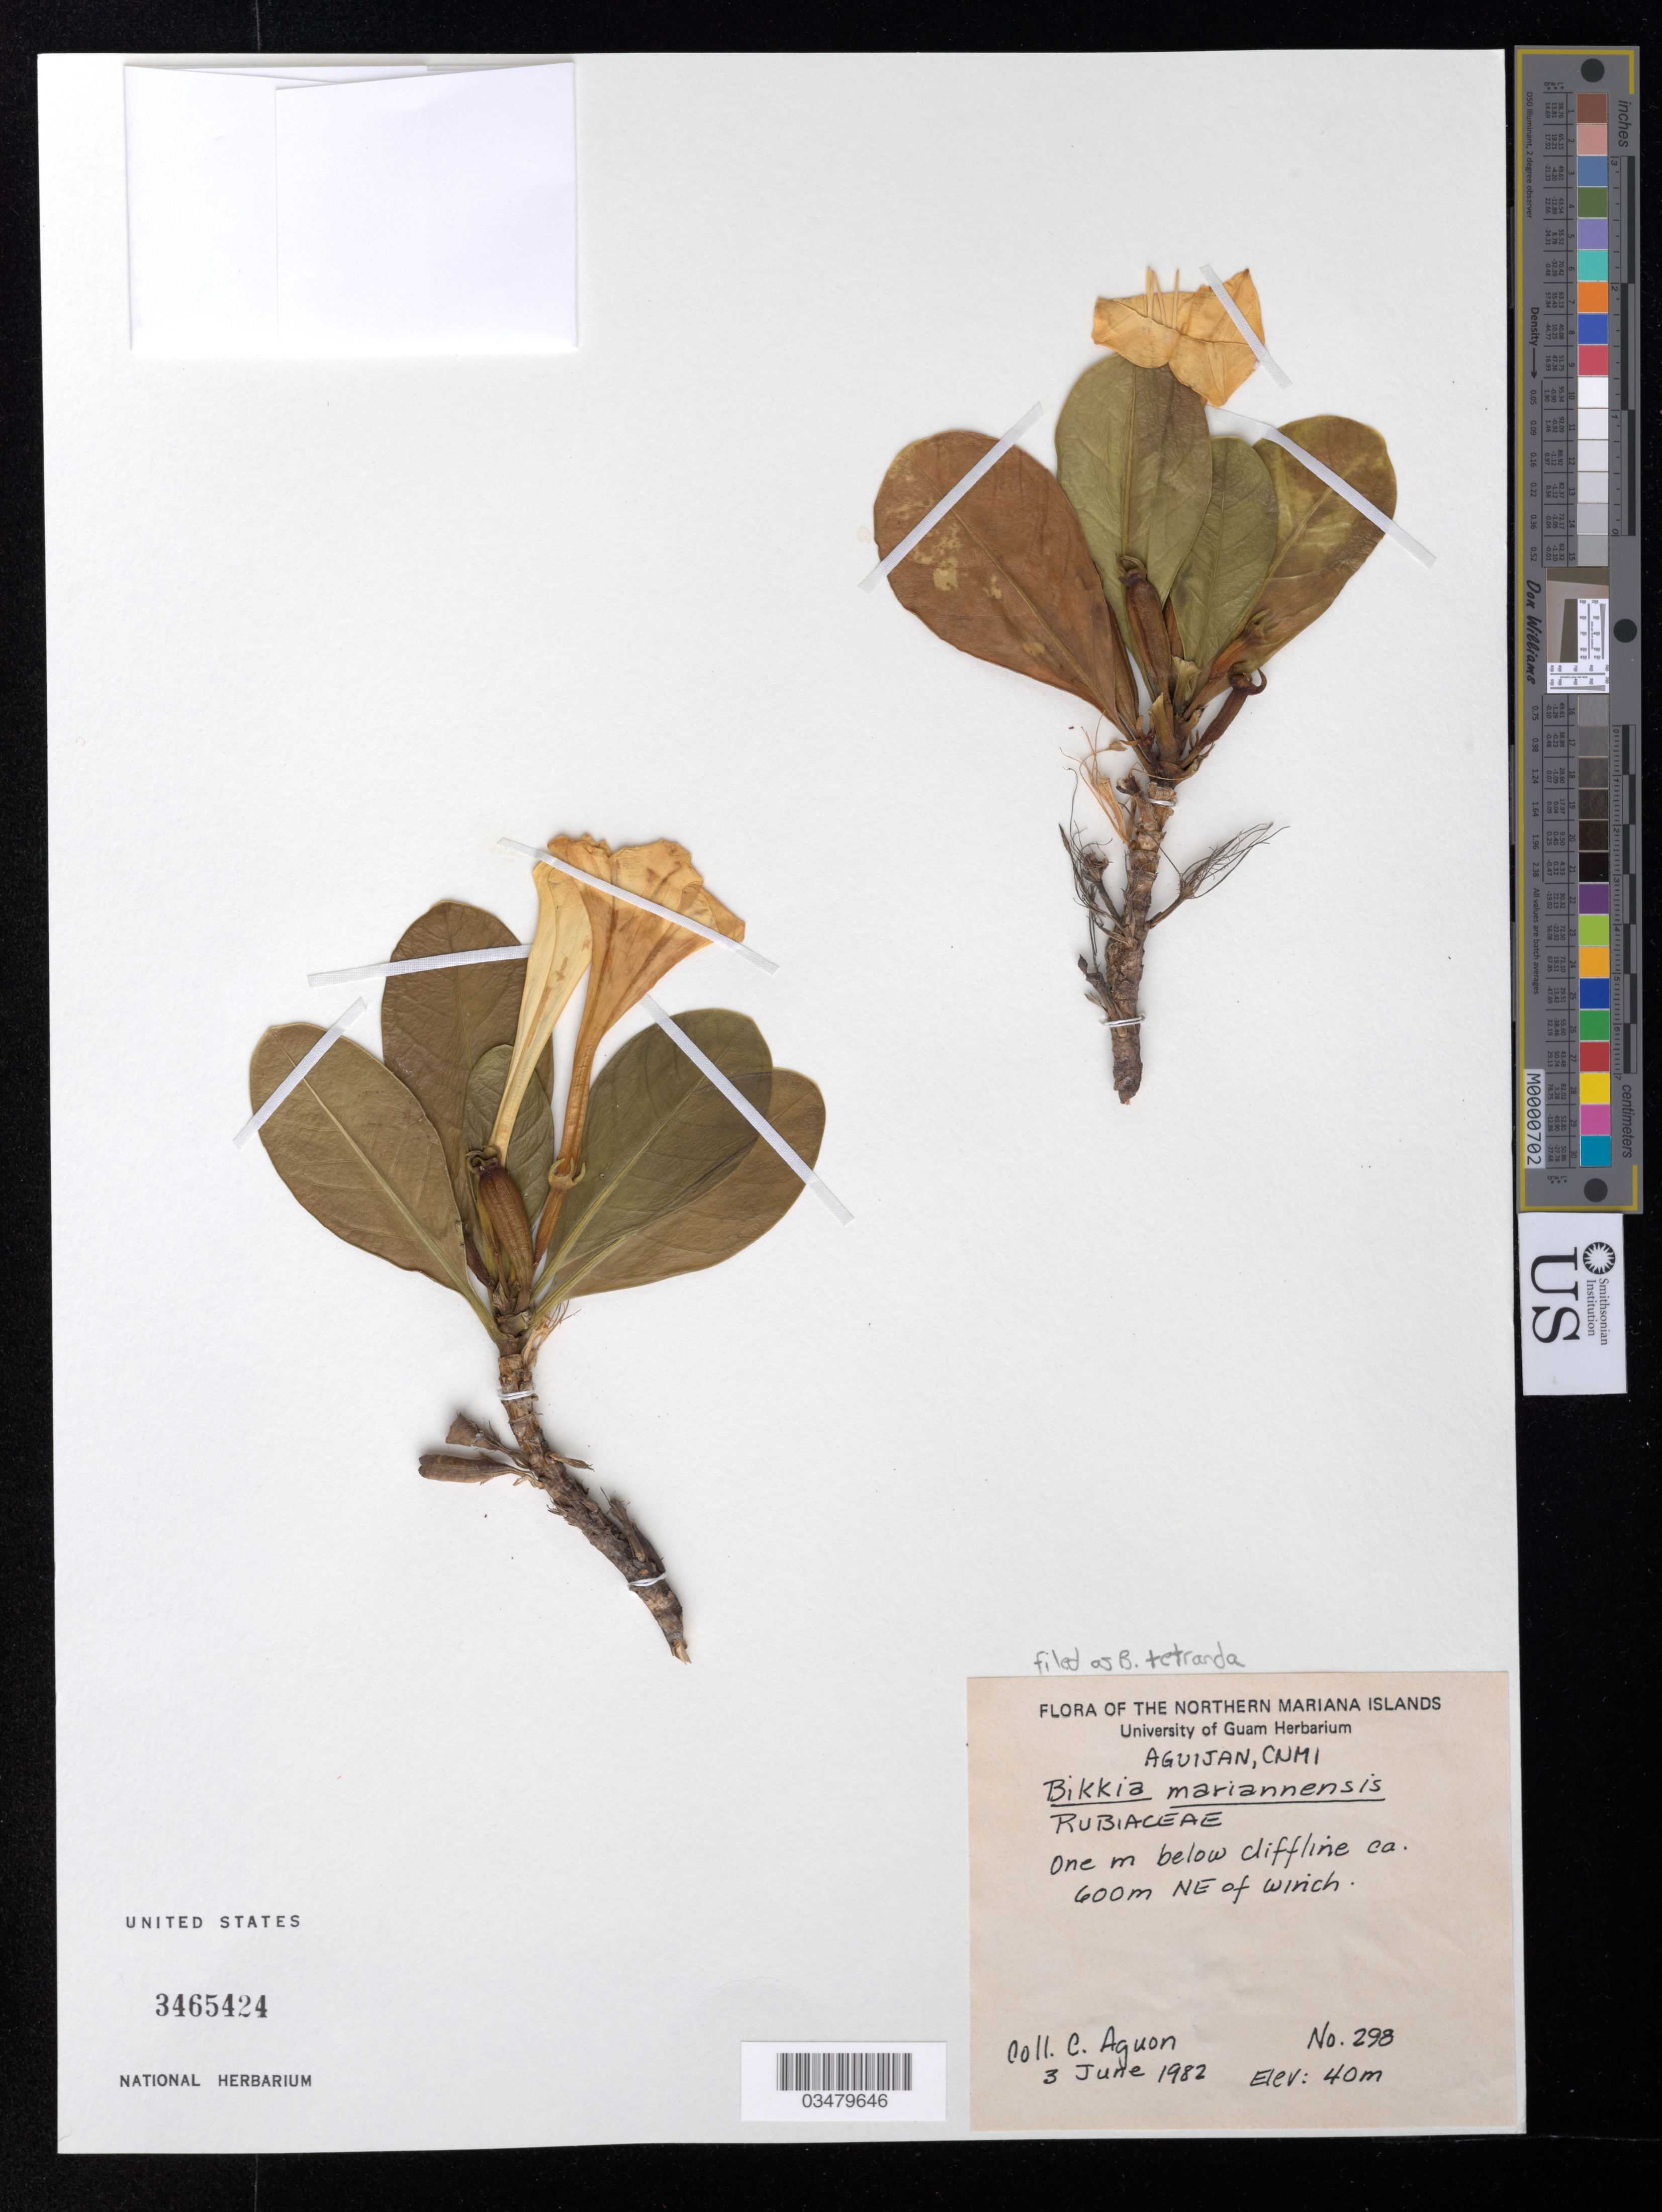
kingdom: Plantae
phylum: Tracheophyta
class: Magnoliopsida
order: Gentianales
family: Rubiaceae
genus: Bikkia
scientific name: Bikkia tetrandra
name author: (L. f.) A. Rich.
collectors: C. Aguon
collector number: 298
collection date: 1982-06-03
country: Northern Mariana Islands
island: Aguijan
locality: Aguijan, CNMI. 600 m NE of Winch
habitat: below cliffline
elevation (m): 40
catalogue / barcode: US 3465424